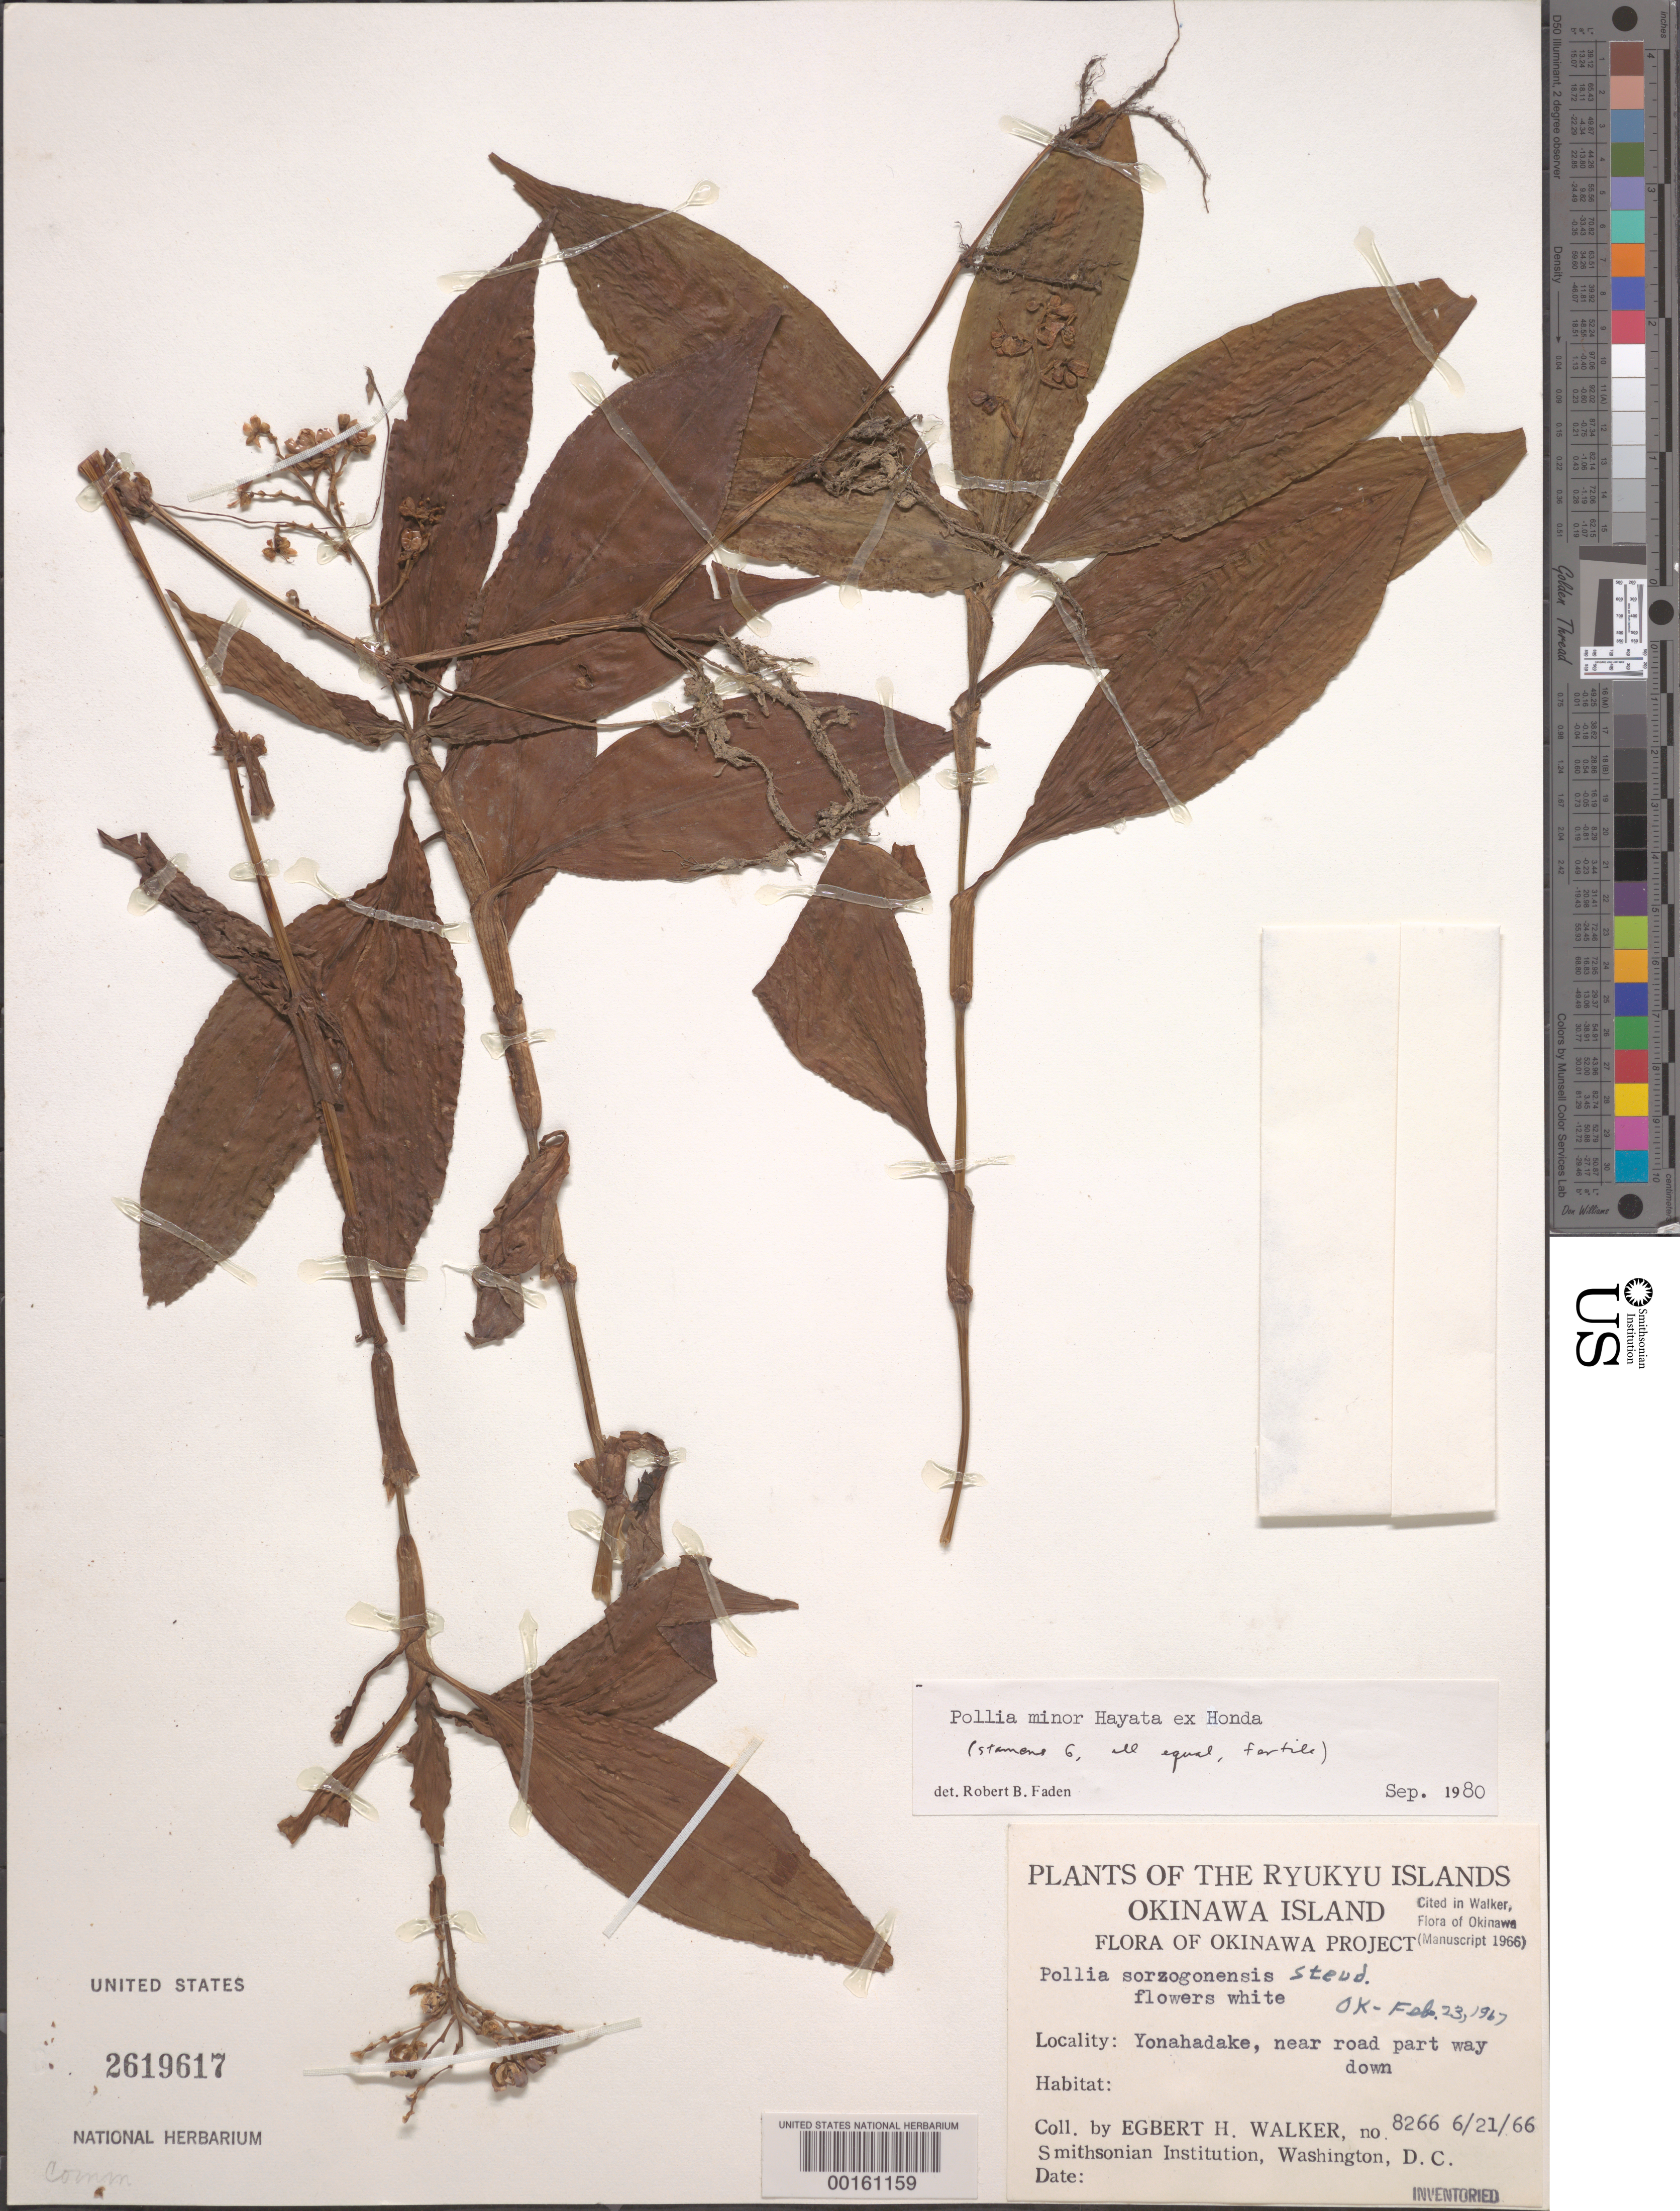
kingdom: Plantae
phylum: Tracheophyta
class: Liliopsida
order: Commelinales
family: Commelinaceae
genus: Pollia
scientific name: Pollia minor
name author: Honda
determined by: Faden, Robert B., (US), Smithsonian Institution - National Museum of Natural History (UNITED STATES)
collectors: E. H. Walker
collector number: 8266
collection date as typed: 21 Jun 1966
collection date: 1966-06-21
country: Japan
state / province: Okinawa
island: Ryukyu Is.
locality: Yonahadake, near road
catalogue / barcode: US 2619617